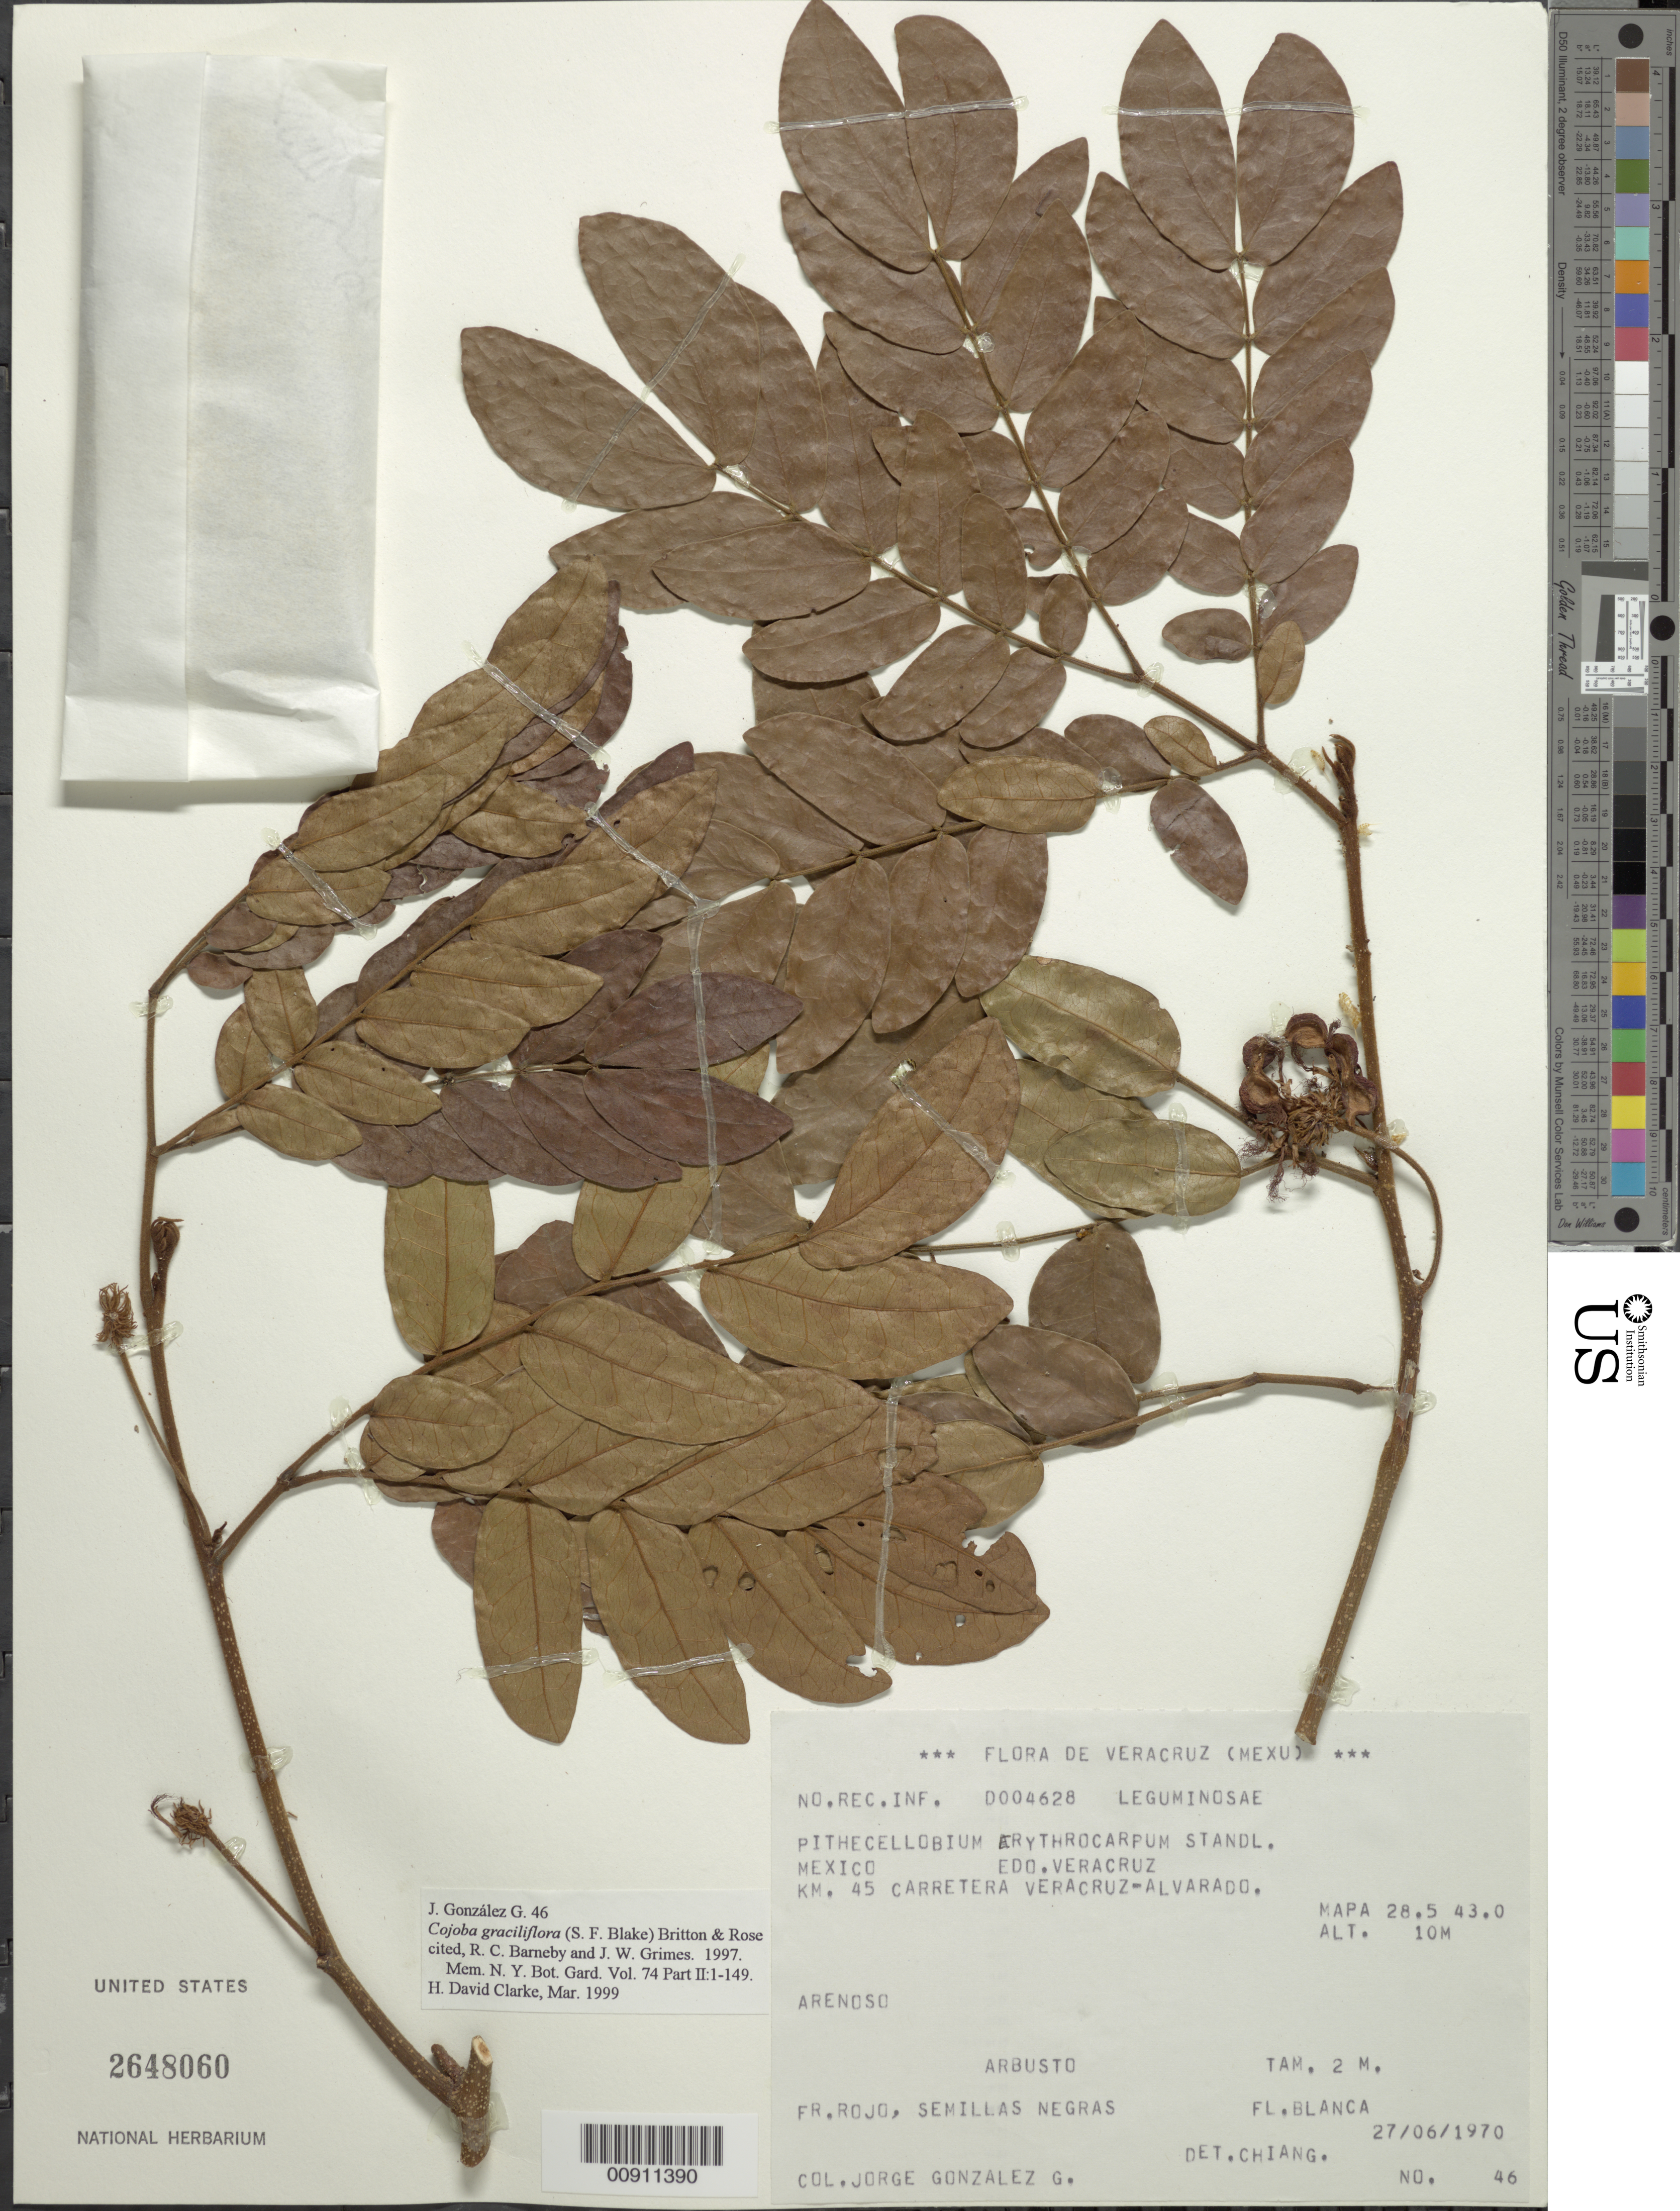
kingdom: Plantae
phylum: Tracheophyta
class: Magnoliopsida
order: Fabales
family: Fabaceae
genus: Cojoba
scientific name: Cojoba graciliflora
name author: (S.F. Blake) Britton & Rose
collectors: J. G. Gonzalez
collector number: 46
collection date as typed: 27 Jun 1970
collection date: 1970-06-27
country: Mexico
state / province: Veracruz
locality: Edo. Veracruz: Km. 45 carretera Veracruz-Alvarado. Mapa 28.5 43.0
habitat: Arenoso.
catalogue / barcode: US 2648060